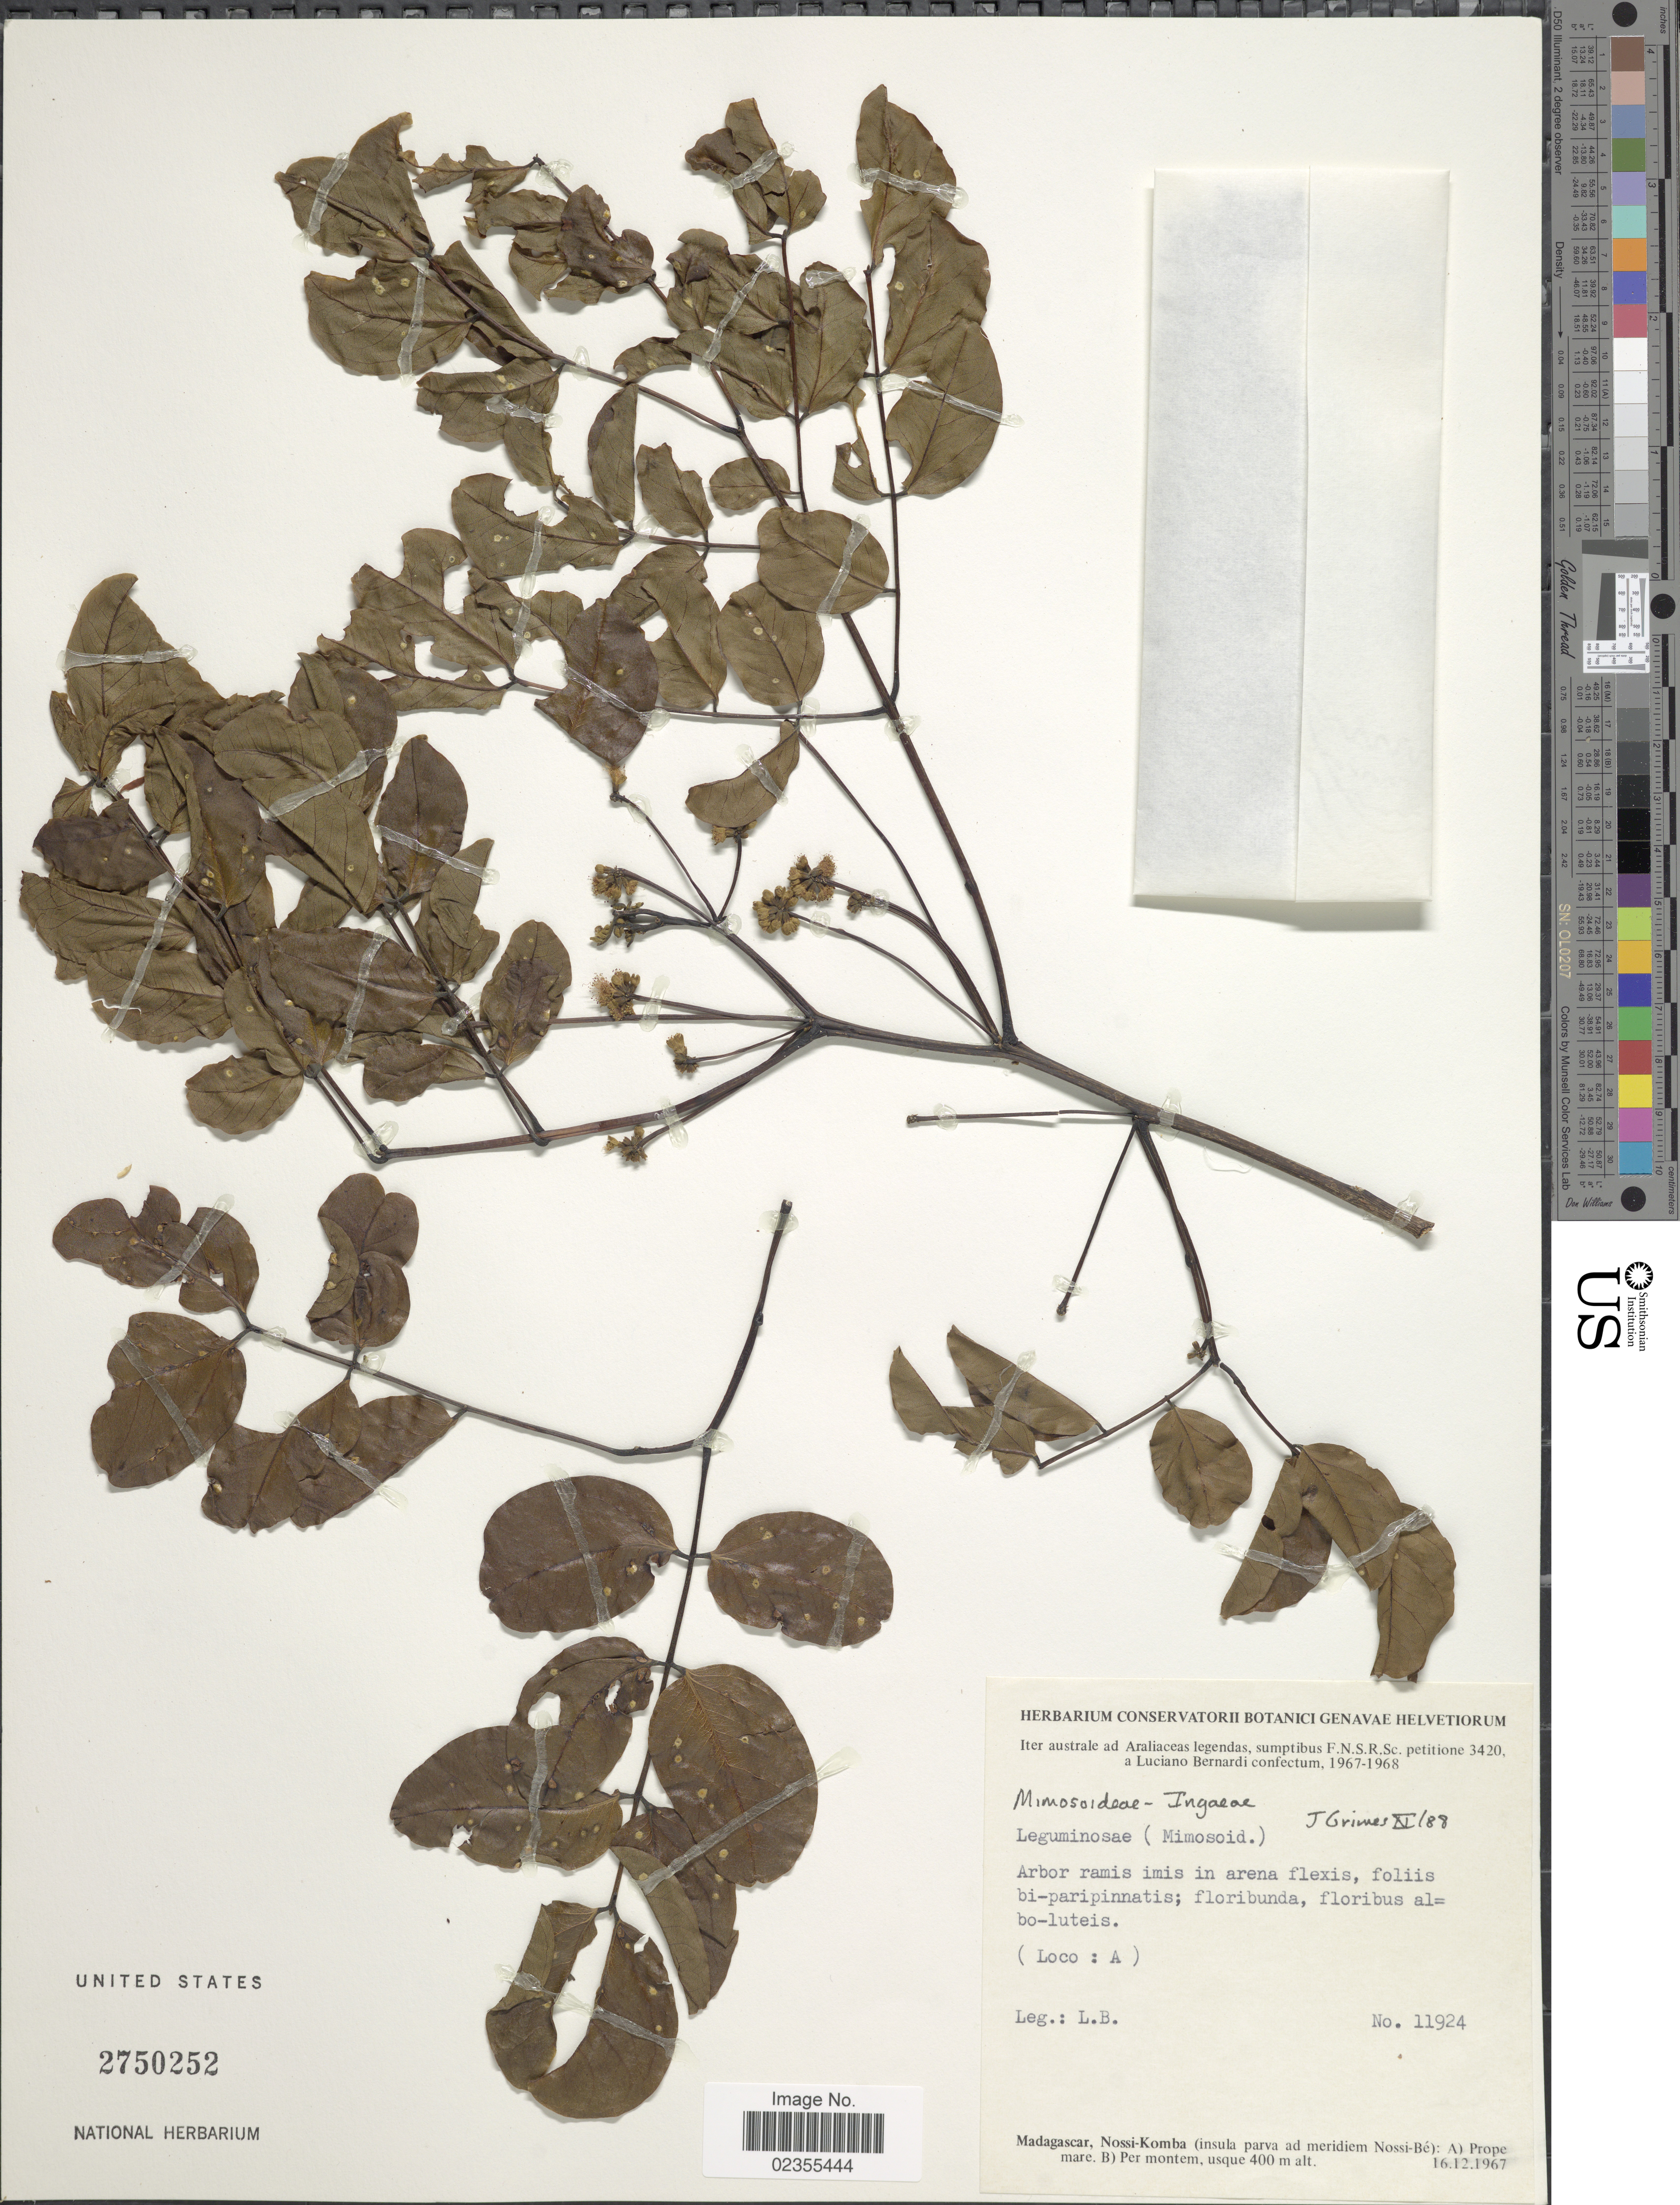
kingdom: Plantae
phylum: Tracheophyta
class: Magnoliopsida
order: Fabales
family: Fabaceae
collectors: L. Bernardi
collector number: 11924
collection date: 1967-12-16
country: Madagascar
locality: Nossi-Komba (insula parva ad meridiem Nossi-Bé): A) Propemare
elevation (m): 400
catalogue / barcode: US 2750252